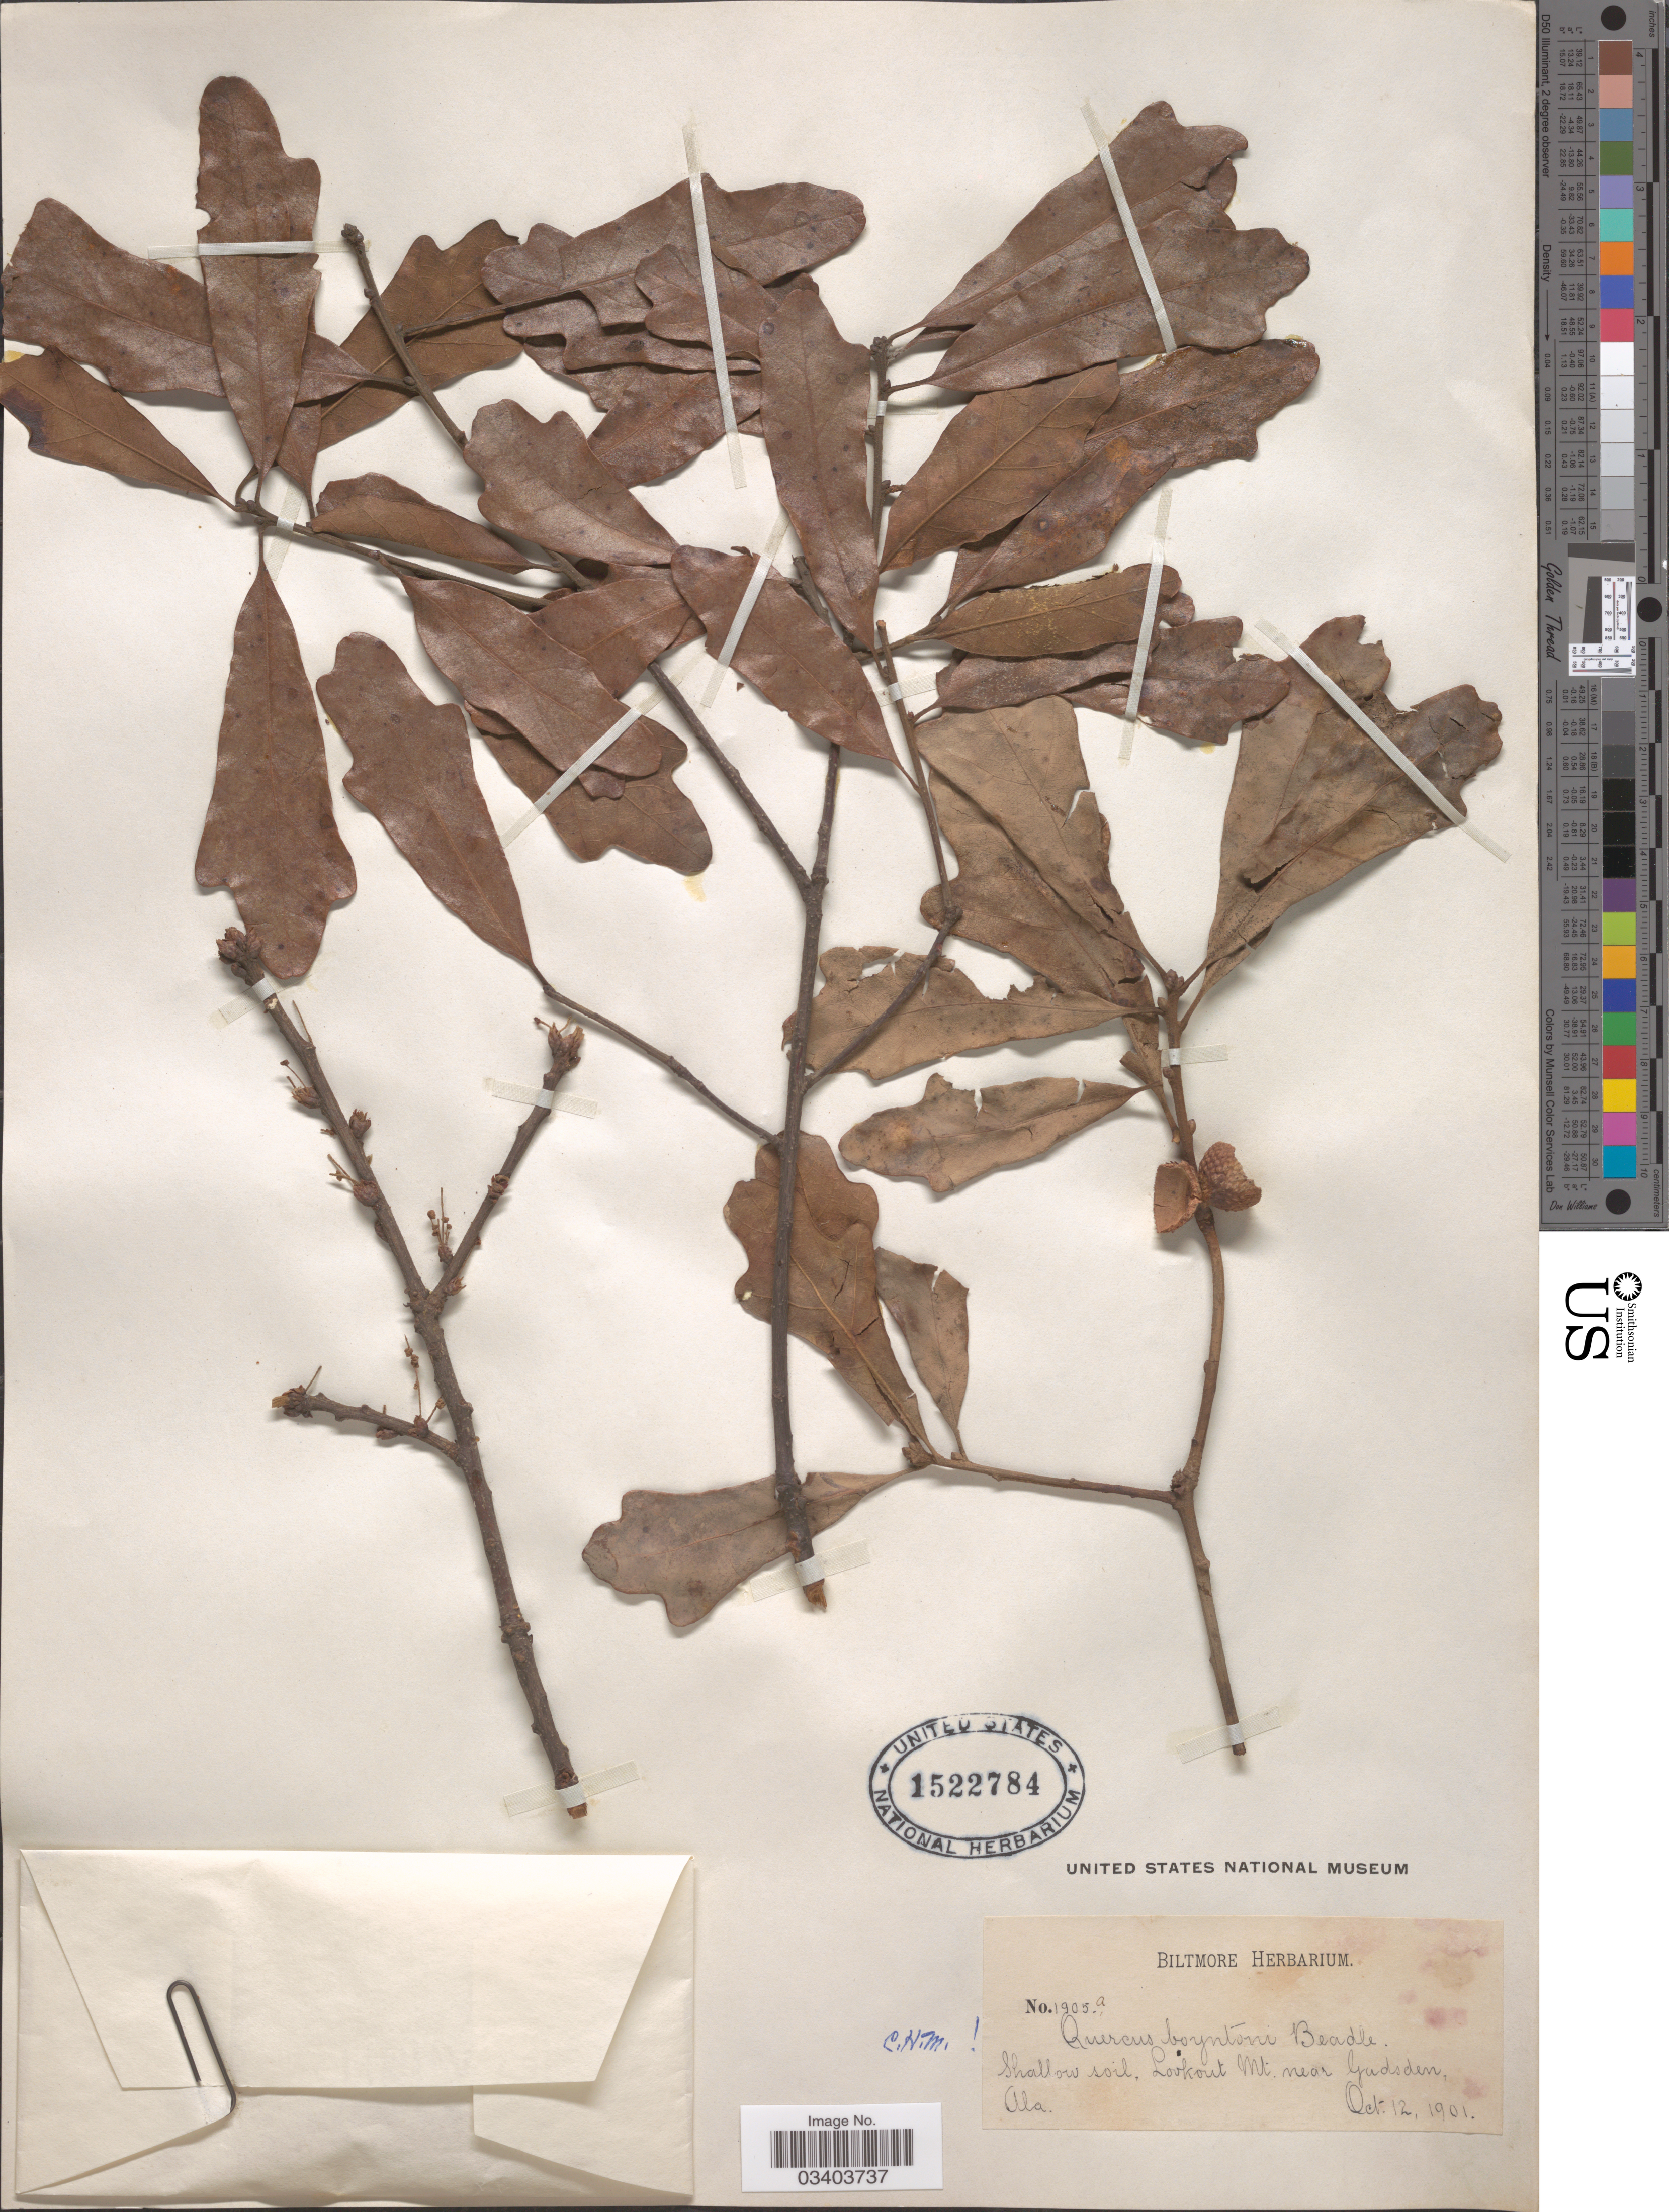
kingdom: Plantae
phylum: Tracheophyta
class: Magnoliopsida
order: Fagales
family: Fagaceae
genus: Quercus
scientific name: Quercus boyntoni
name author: Beadle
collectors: ex herb. Biltmore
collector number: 1905a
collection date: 1901-10-12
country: United States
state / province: Alabama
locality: Lookout Mt. near Gadsden.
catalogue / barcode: US 1522784